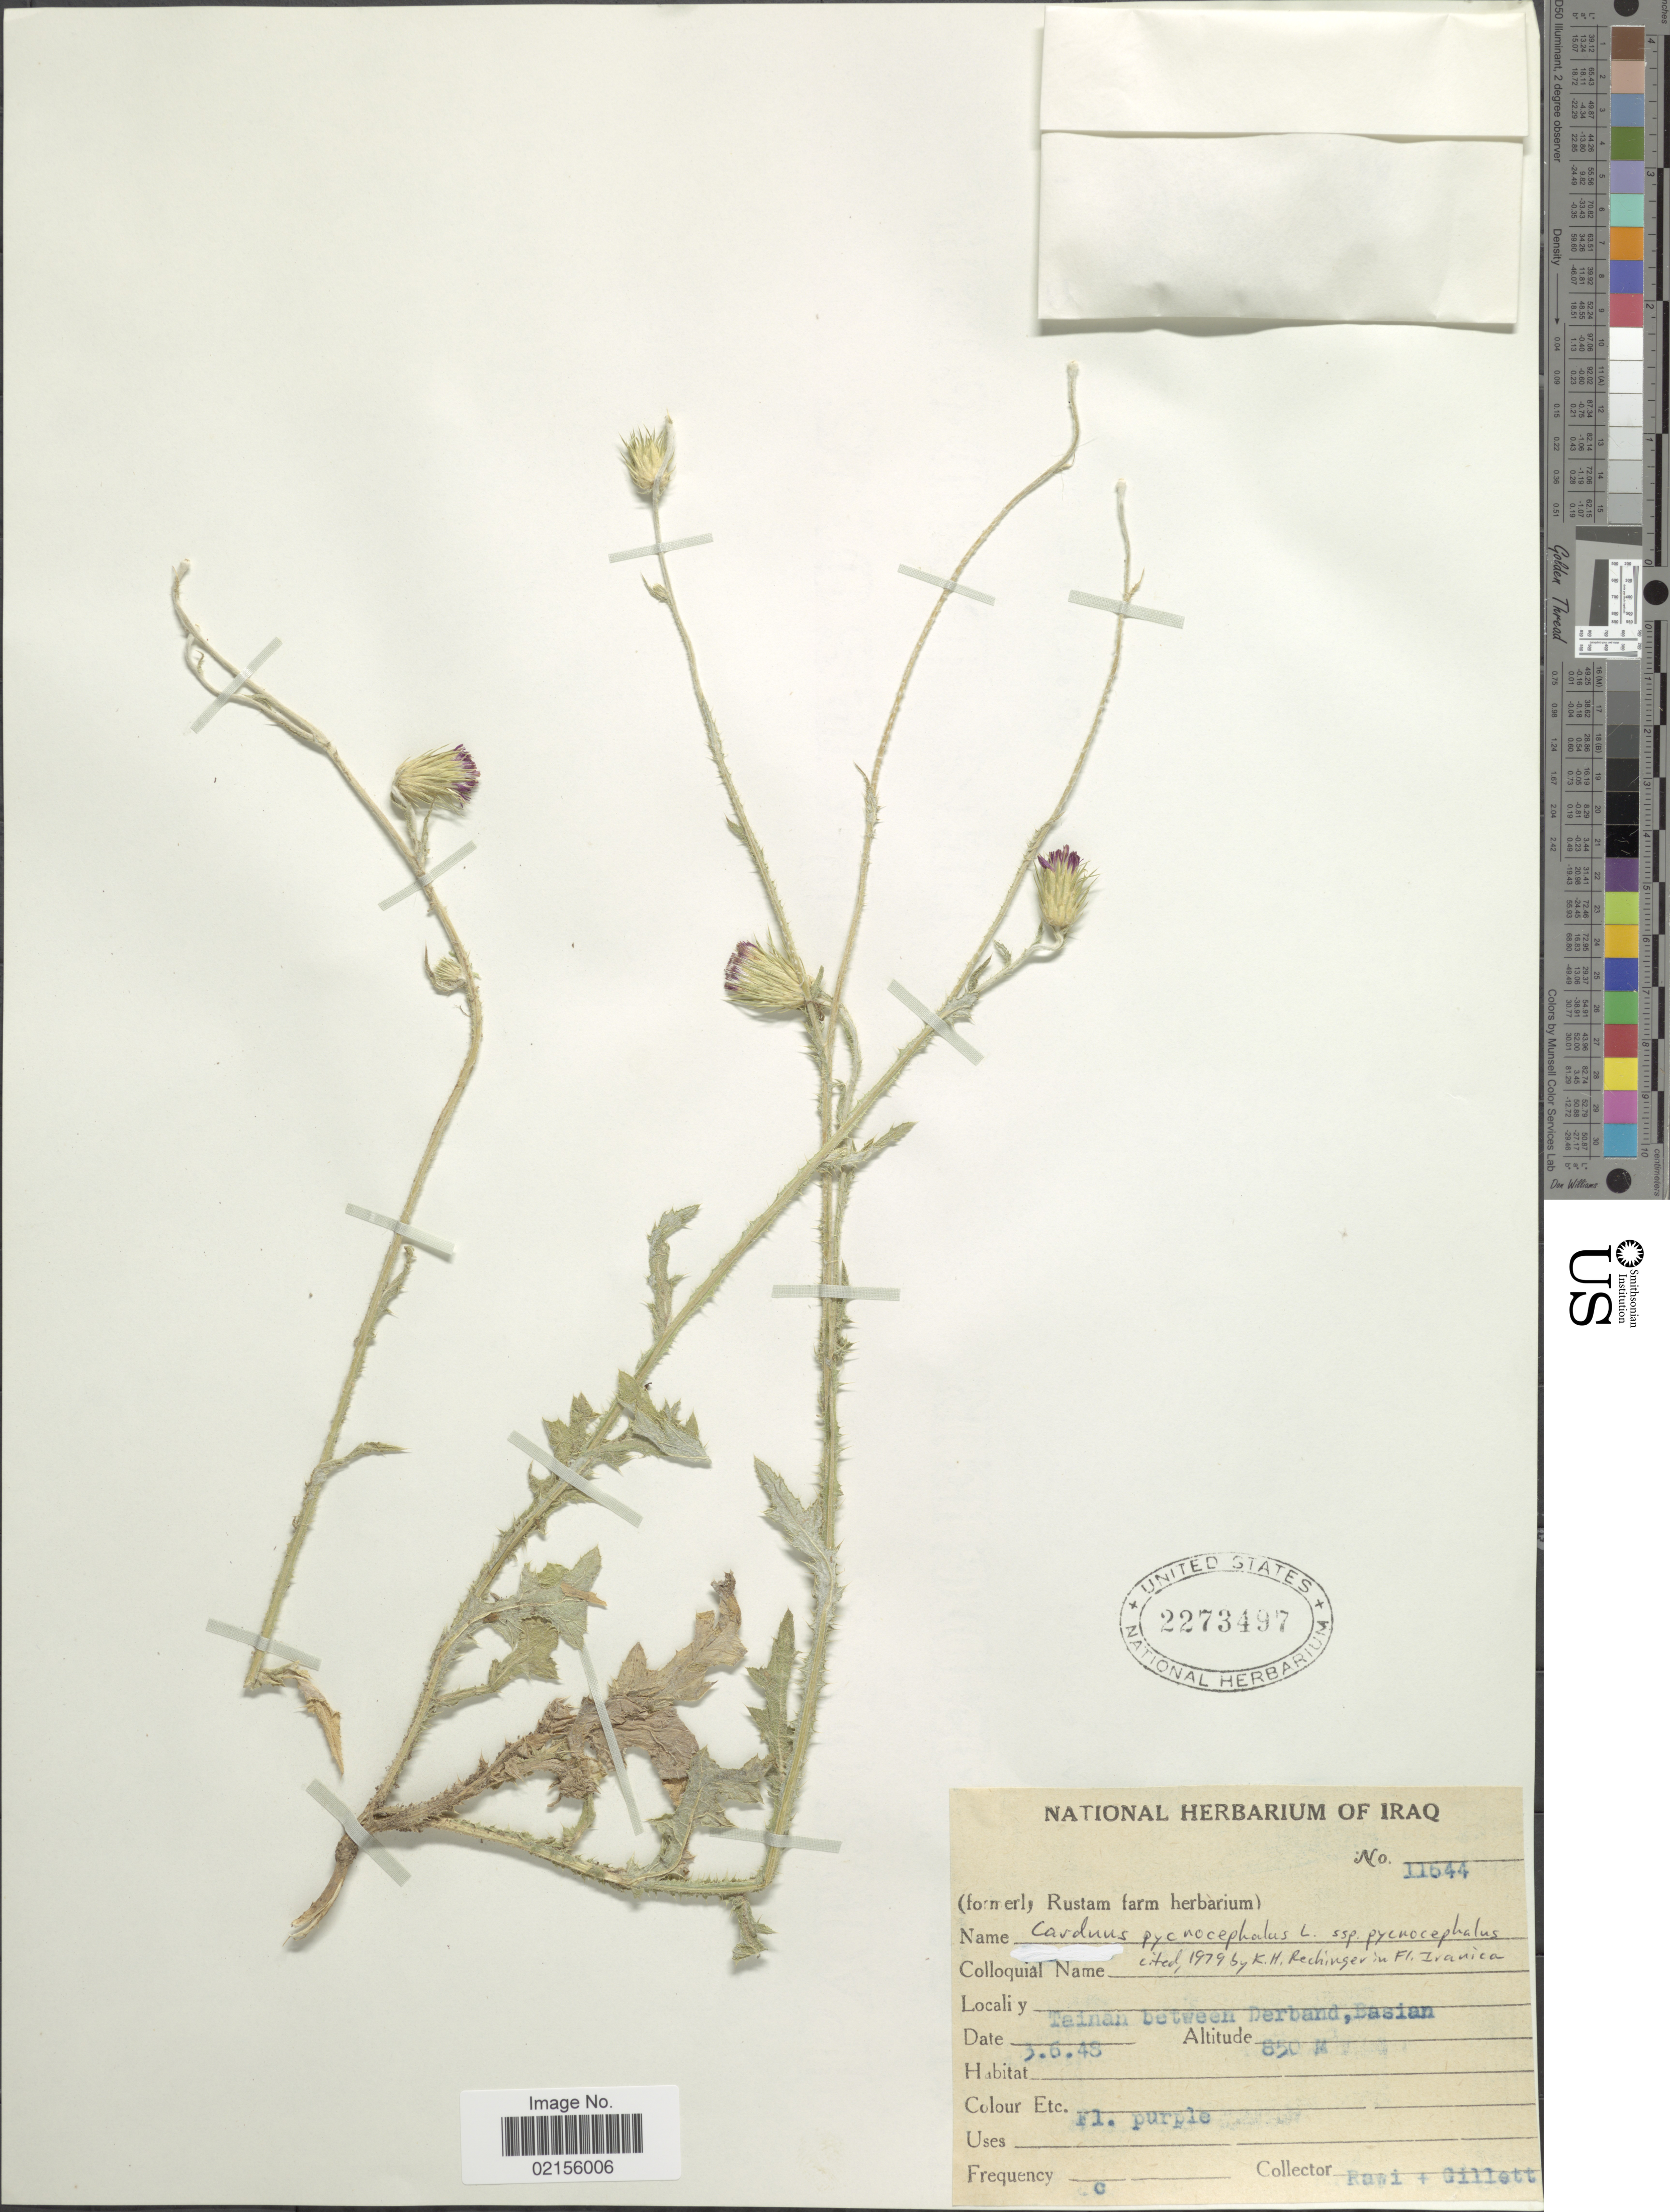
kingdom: Plantae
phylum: Tracheophyta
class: Magnoliopsida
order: Asterales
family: Asteraceae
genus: Carduus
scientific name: Carduus pycnocephalus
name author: L.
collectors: -. Rawi & Gillett, --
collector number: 11644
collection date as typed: Transcribed d/m/y: 3/6/48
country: Iraq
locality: Tainah between Derband, Basian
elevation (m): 850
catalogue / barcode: US 2273497